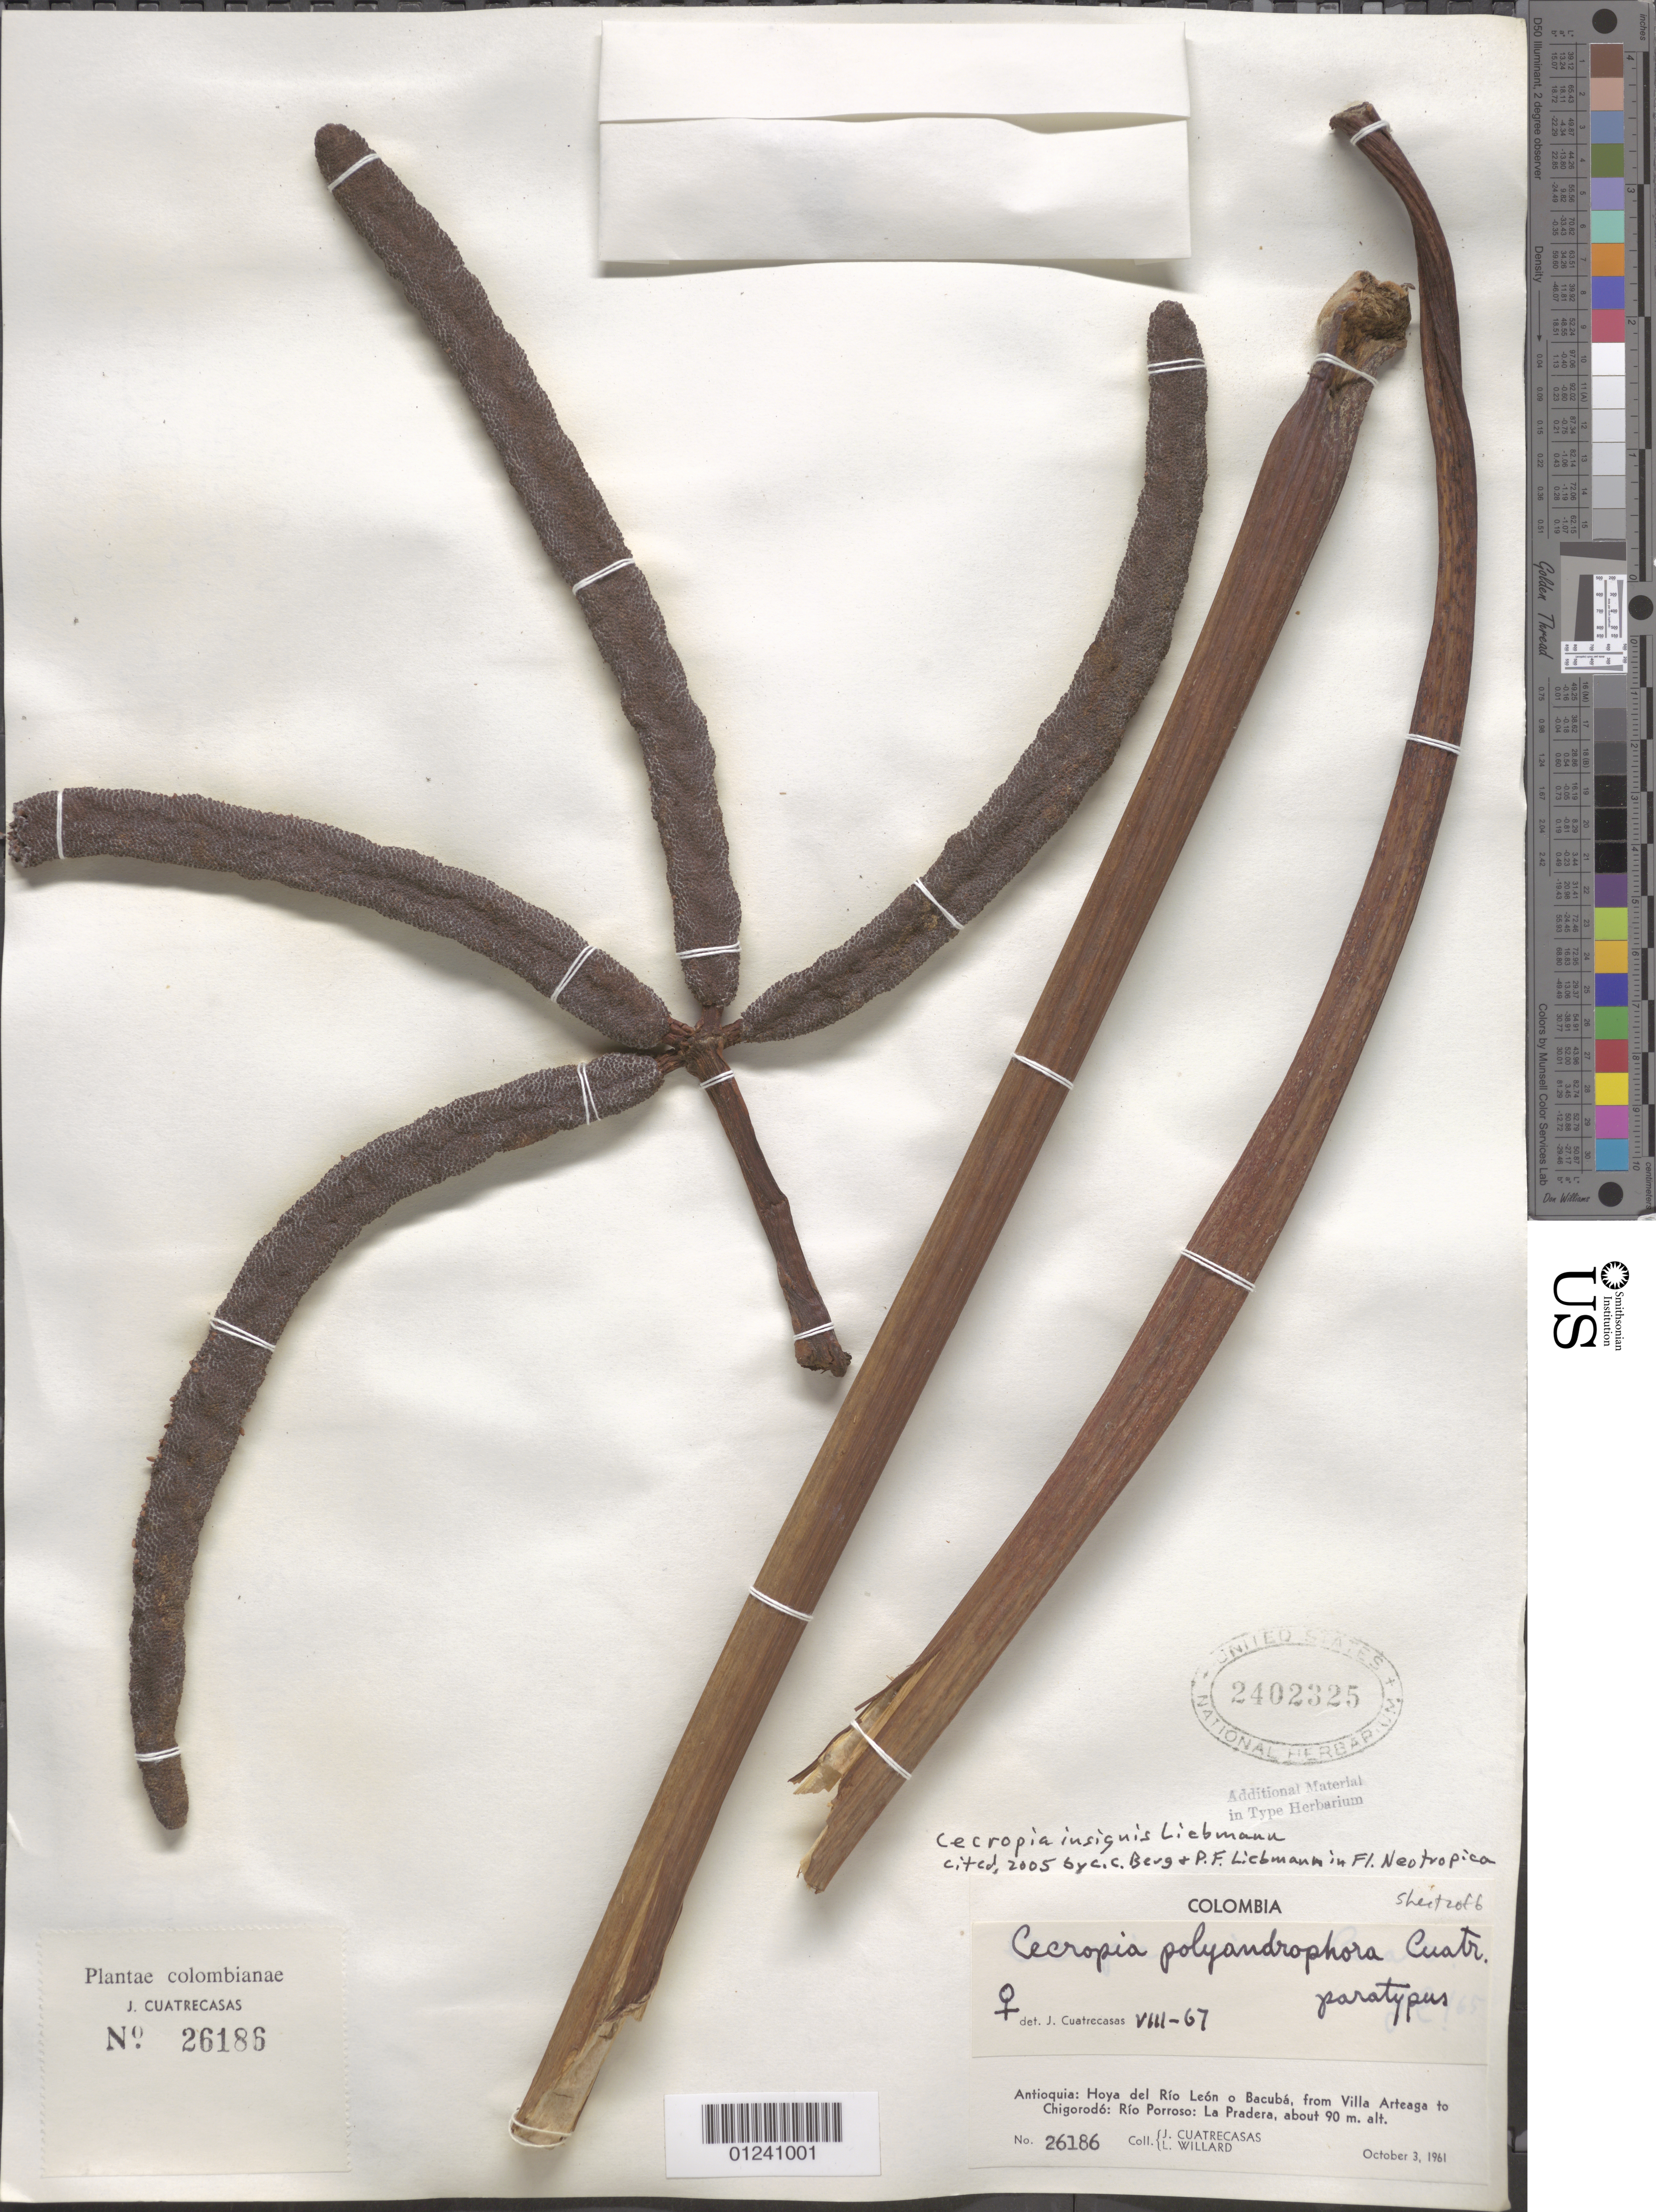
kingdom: Plantae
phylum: Tracheophyta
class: Magnoliopsida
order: Rosales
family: Urticaceae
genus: Cecropia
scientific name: Cecropia insignis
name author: Liebm.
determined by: Cuatrecasas, J.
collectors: J. Cuatrecasas & L. Willard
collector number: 26186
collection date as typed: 03 Oct 1961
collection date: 1961-10-03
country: Colombia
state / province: Antioquia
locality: Hoya del Río León o Bacubá, from Villa Arteaga to Chigordó: Río Porroso: La Pradera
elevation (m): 90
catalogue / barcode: US 2402325